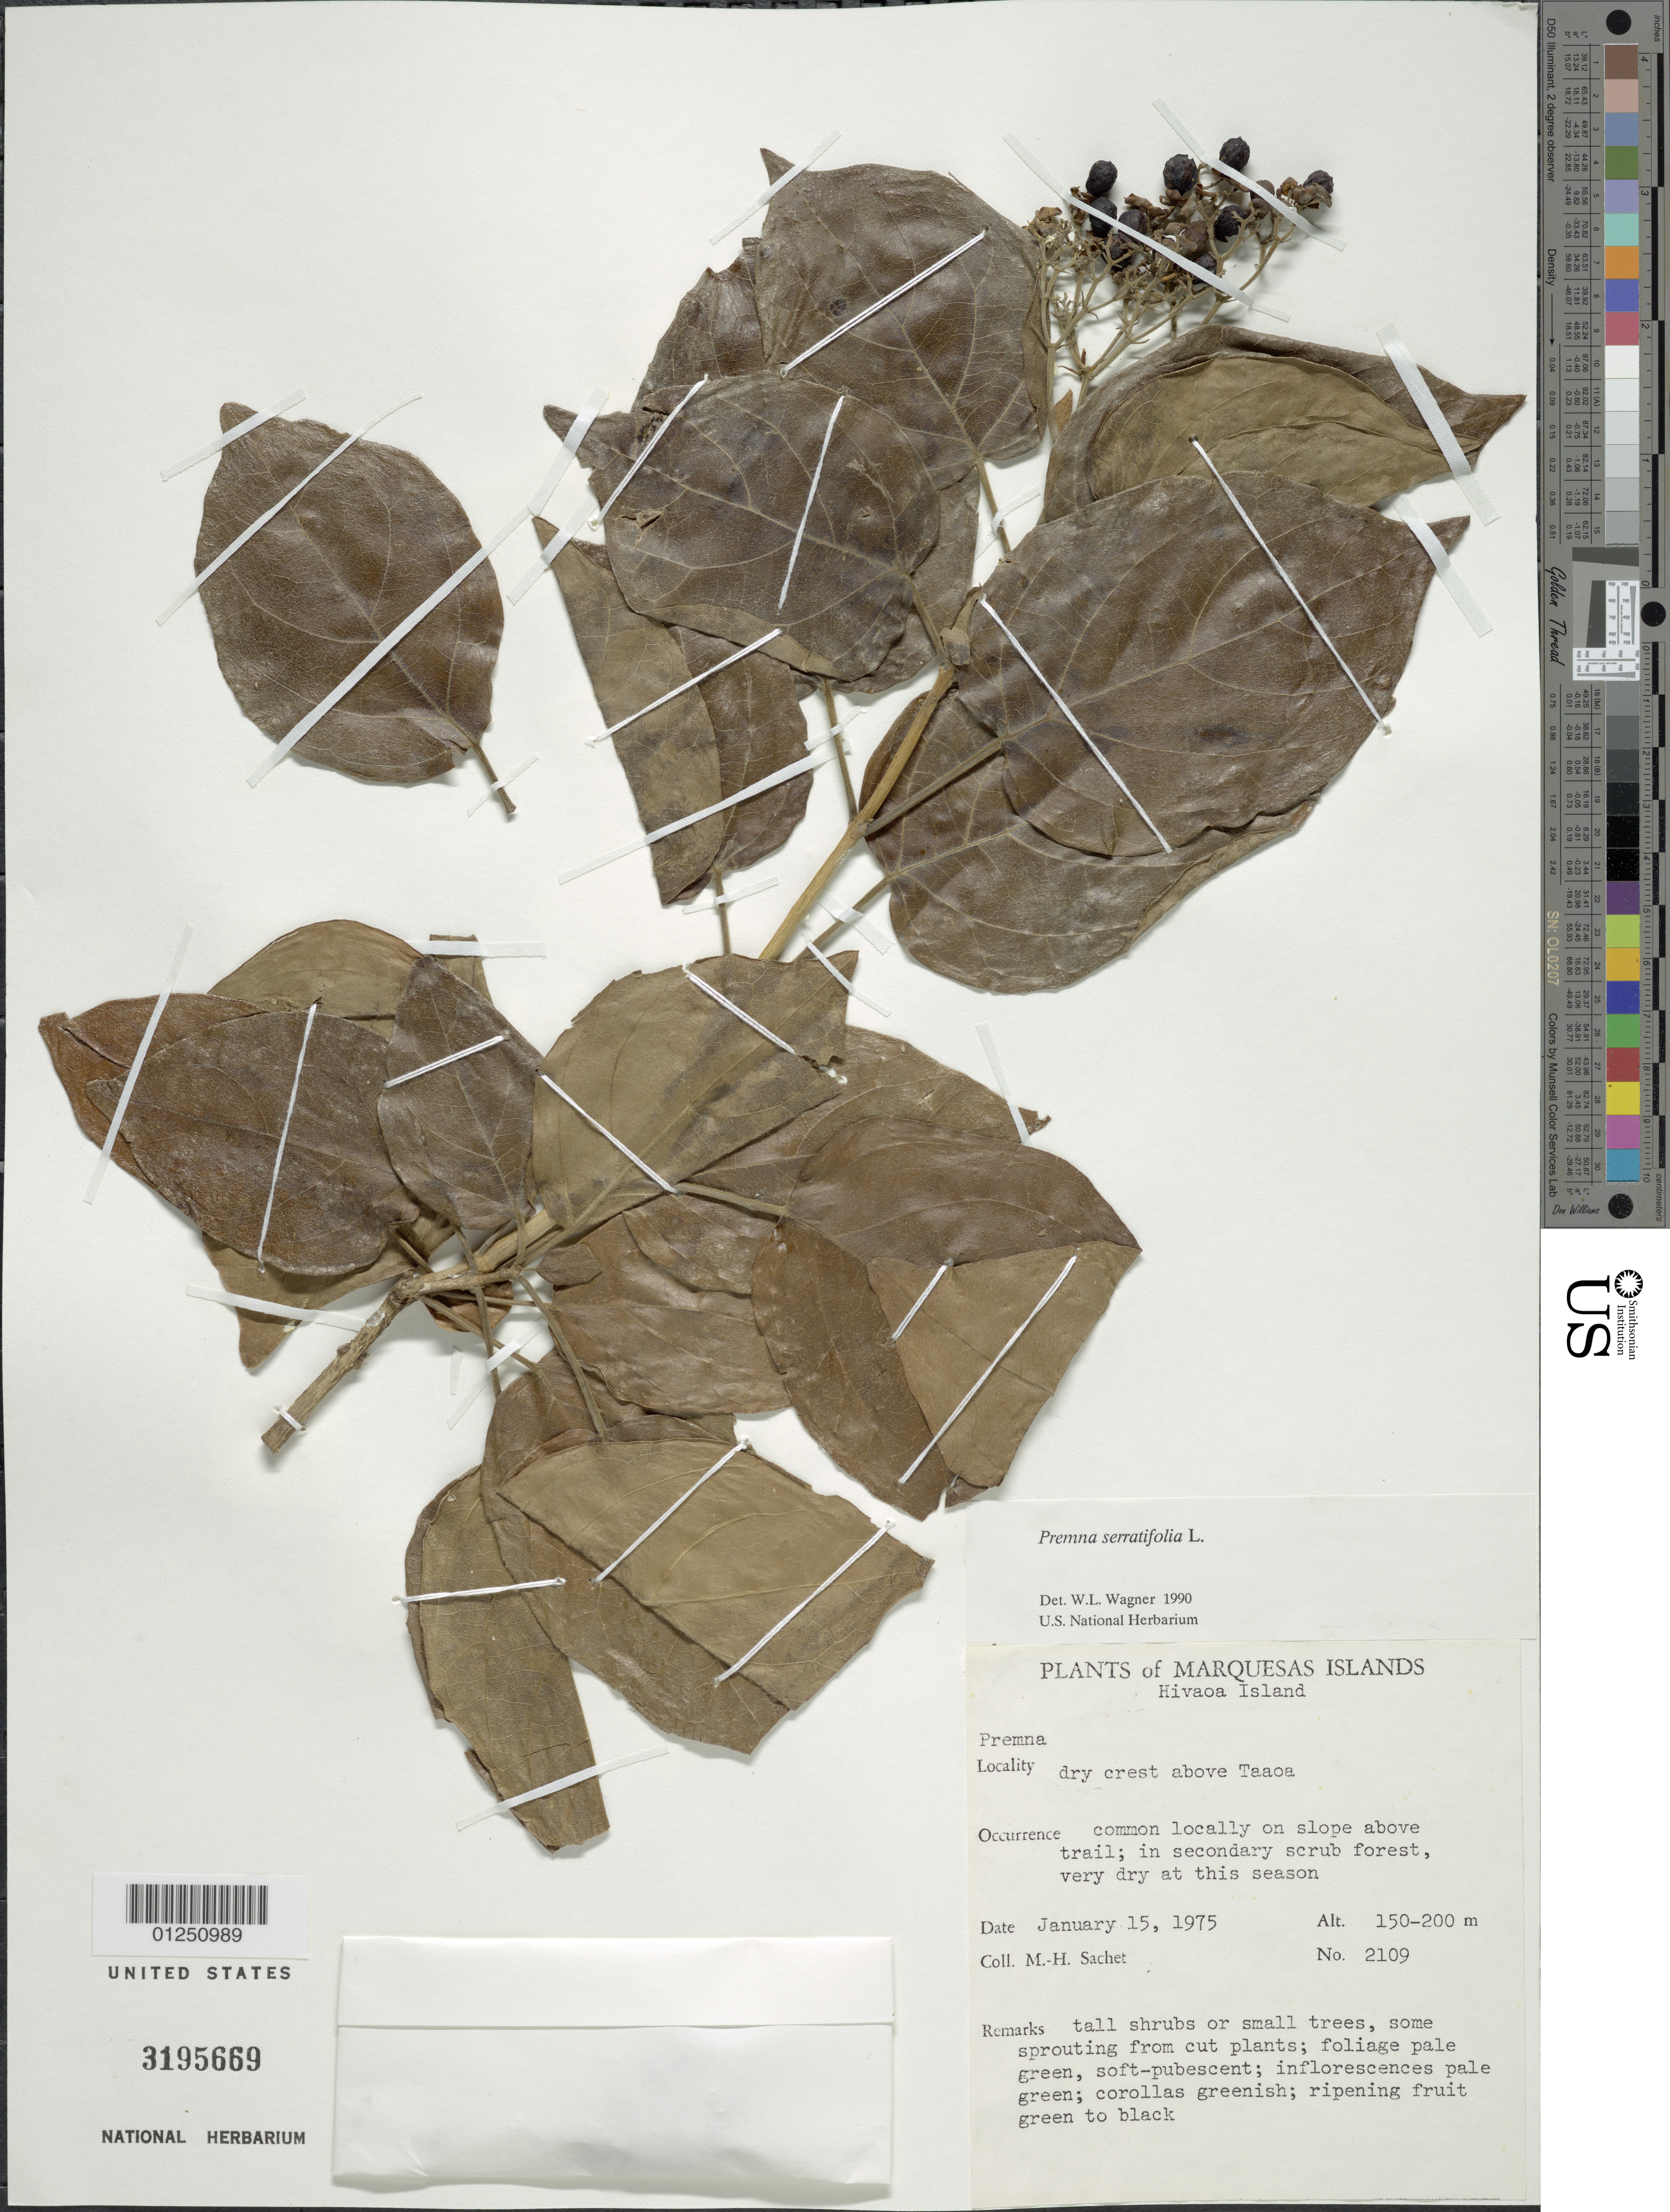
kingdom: Plantae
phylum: Tracheophyta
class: Magnoliopsida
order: Lamiales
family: Lamiaceae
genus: Premna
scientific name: Premna serratifolia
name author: L.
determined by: Wagner, W. L., (BOT), Smithsonian Institution - National Museum of Natural History (UNITED STATES)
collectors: M.-H. Sachet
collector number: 2109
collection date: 1975-01-15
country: French Polynesia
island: Hiva Oa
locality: Dry crest above Taaoa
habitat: Common locally on slope above trail; in secondary scrub forest, very dry at this season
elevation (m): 150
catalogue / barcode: US 3195669